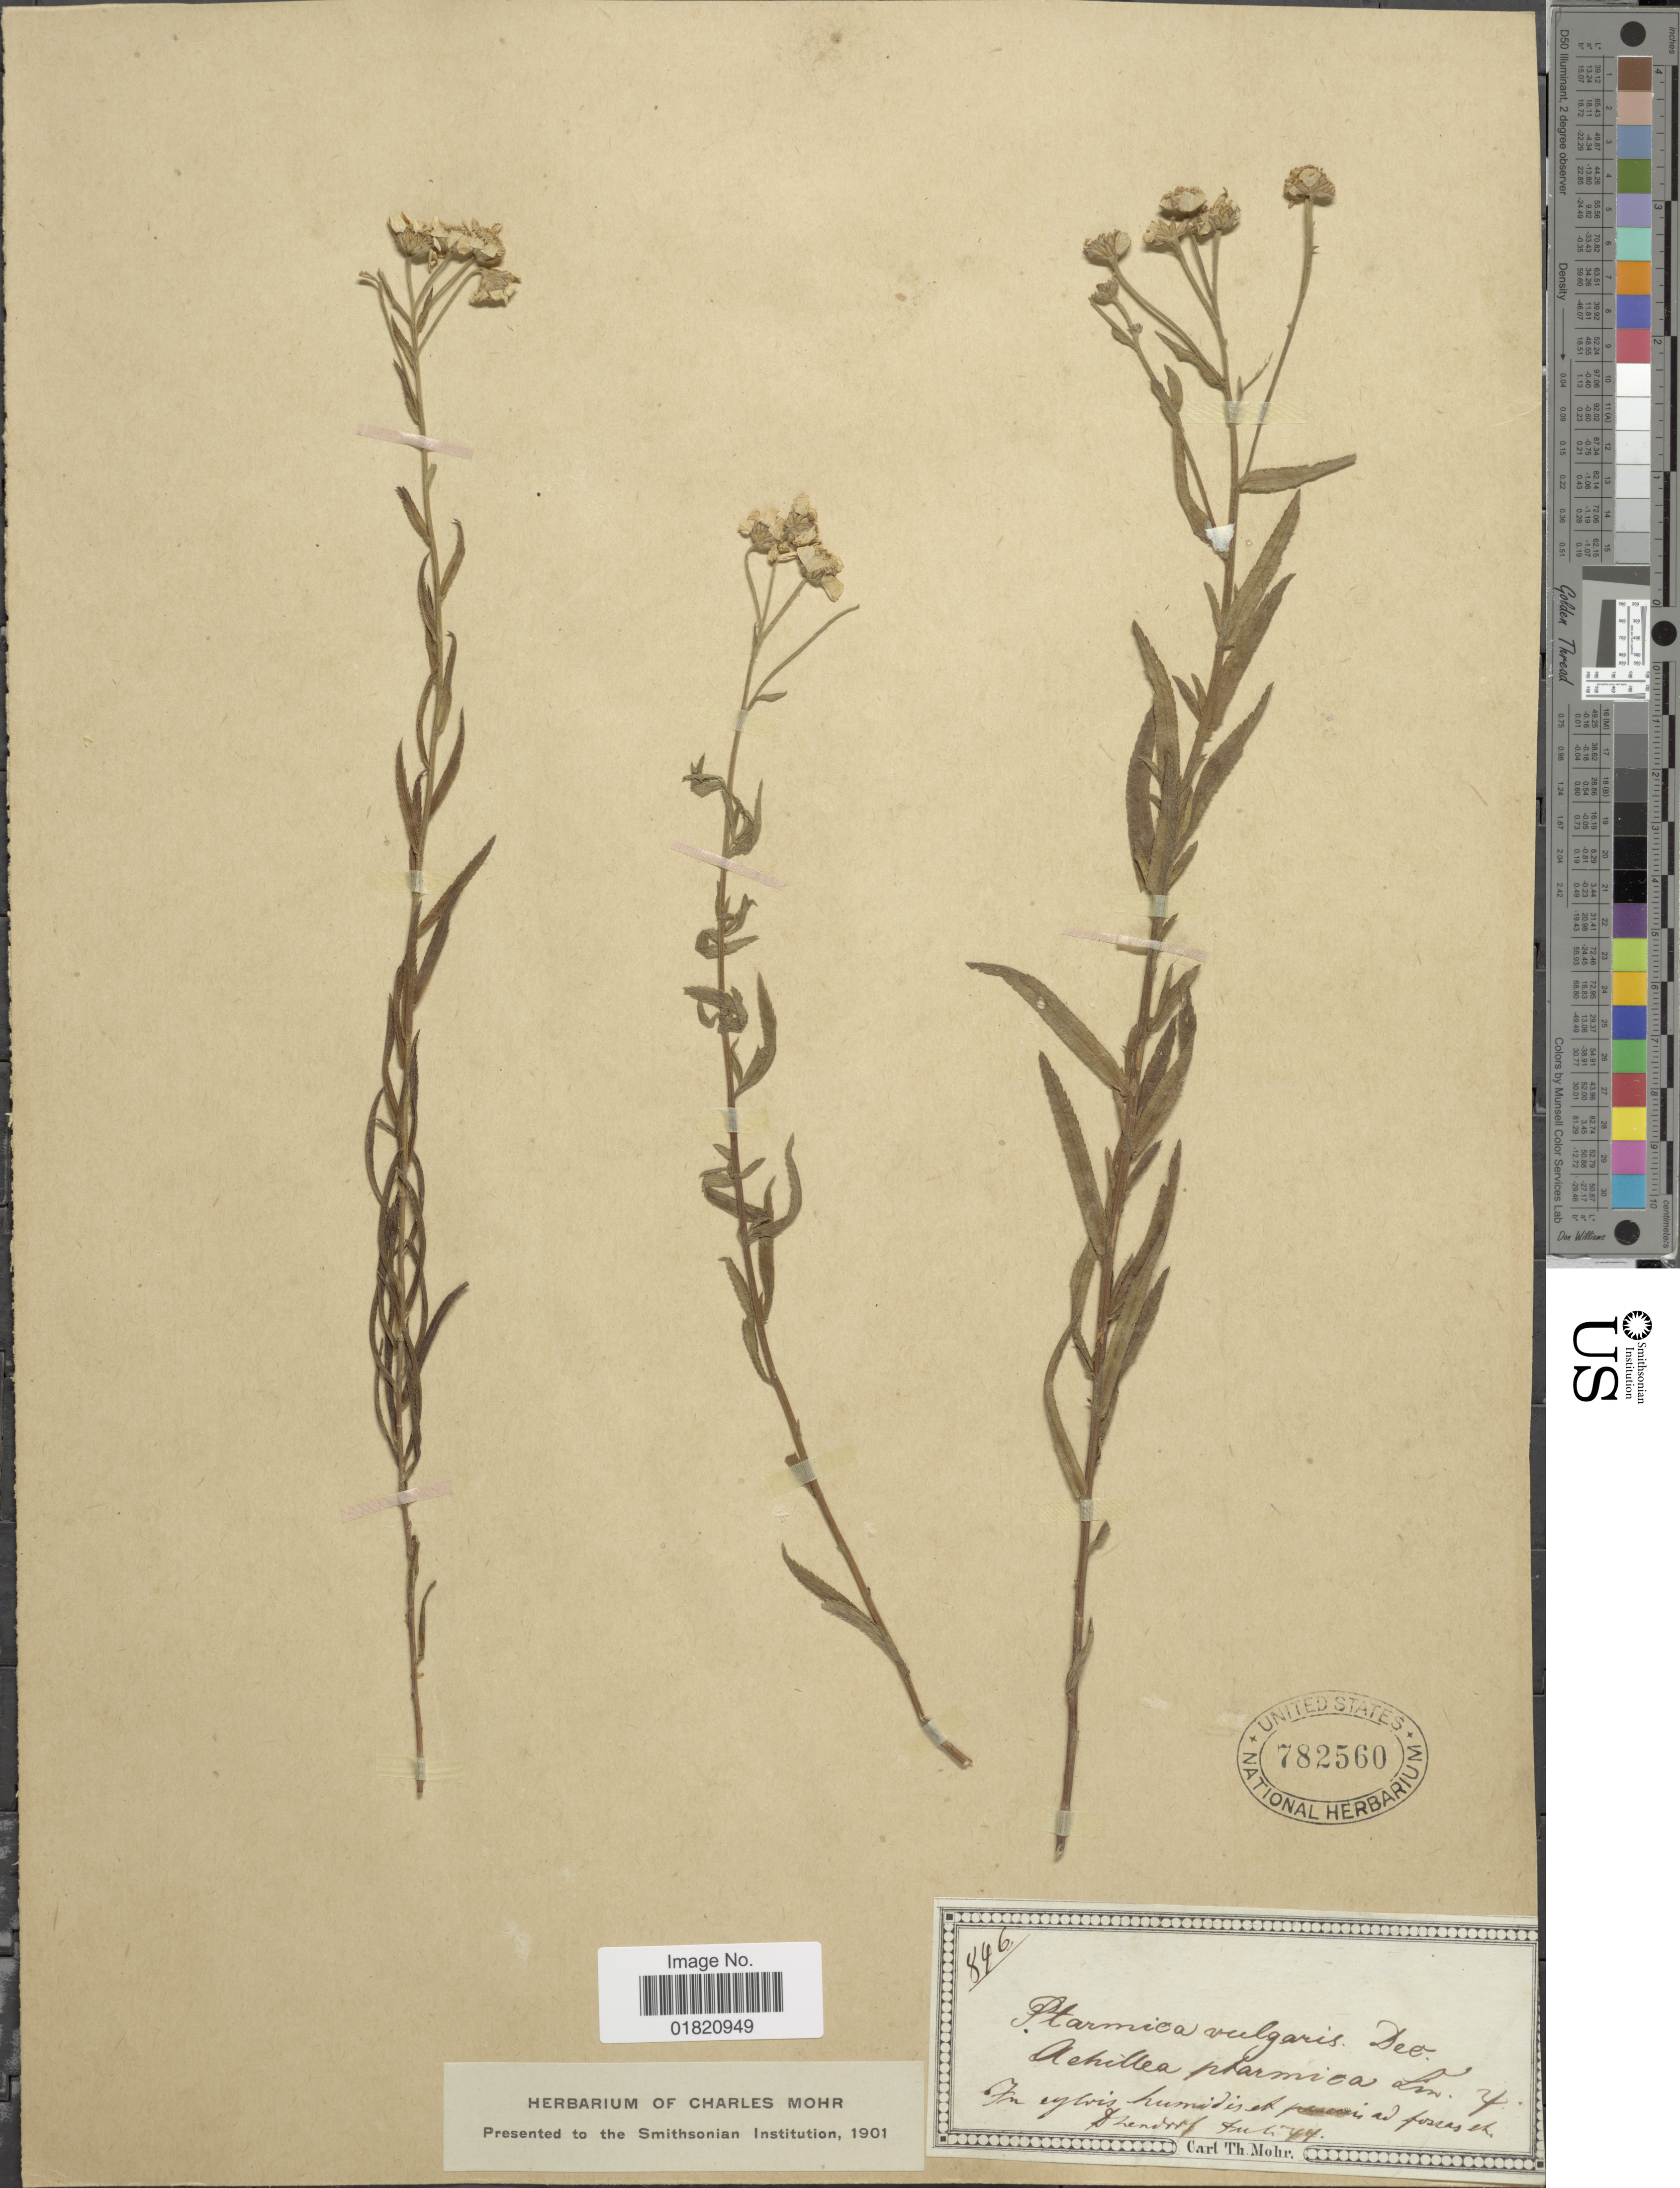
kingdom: Plantae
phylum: Tracheophyta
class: Magnoliopsida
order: Asterales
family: Asteraceae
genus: Achillea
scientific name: Achillea ptarmica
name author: L.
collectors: Mohr, C. T. (herbarium)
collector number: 896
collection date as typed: Transcribed d/m/y: /7/44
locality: In sylvis humidisch ad foresch, Dhendorf [interpreted]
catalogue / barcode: US 782560